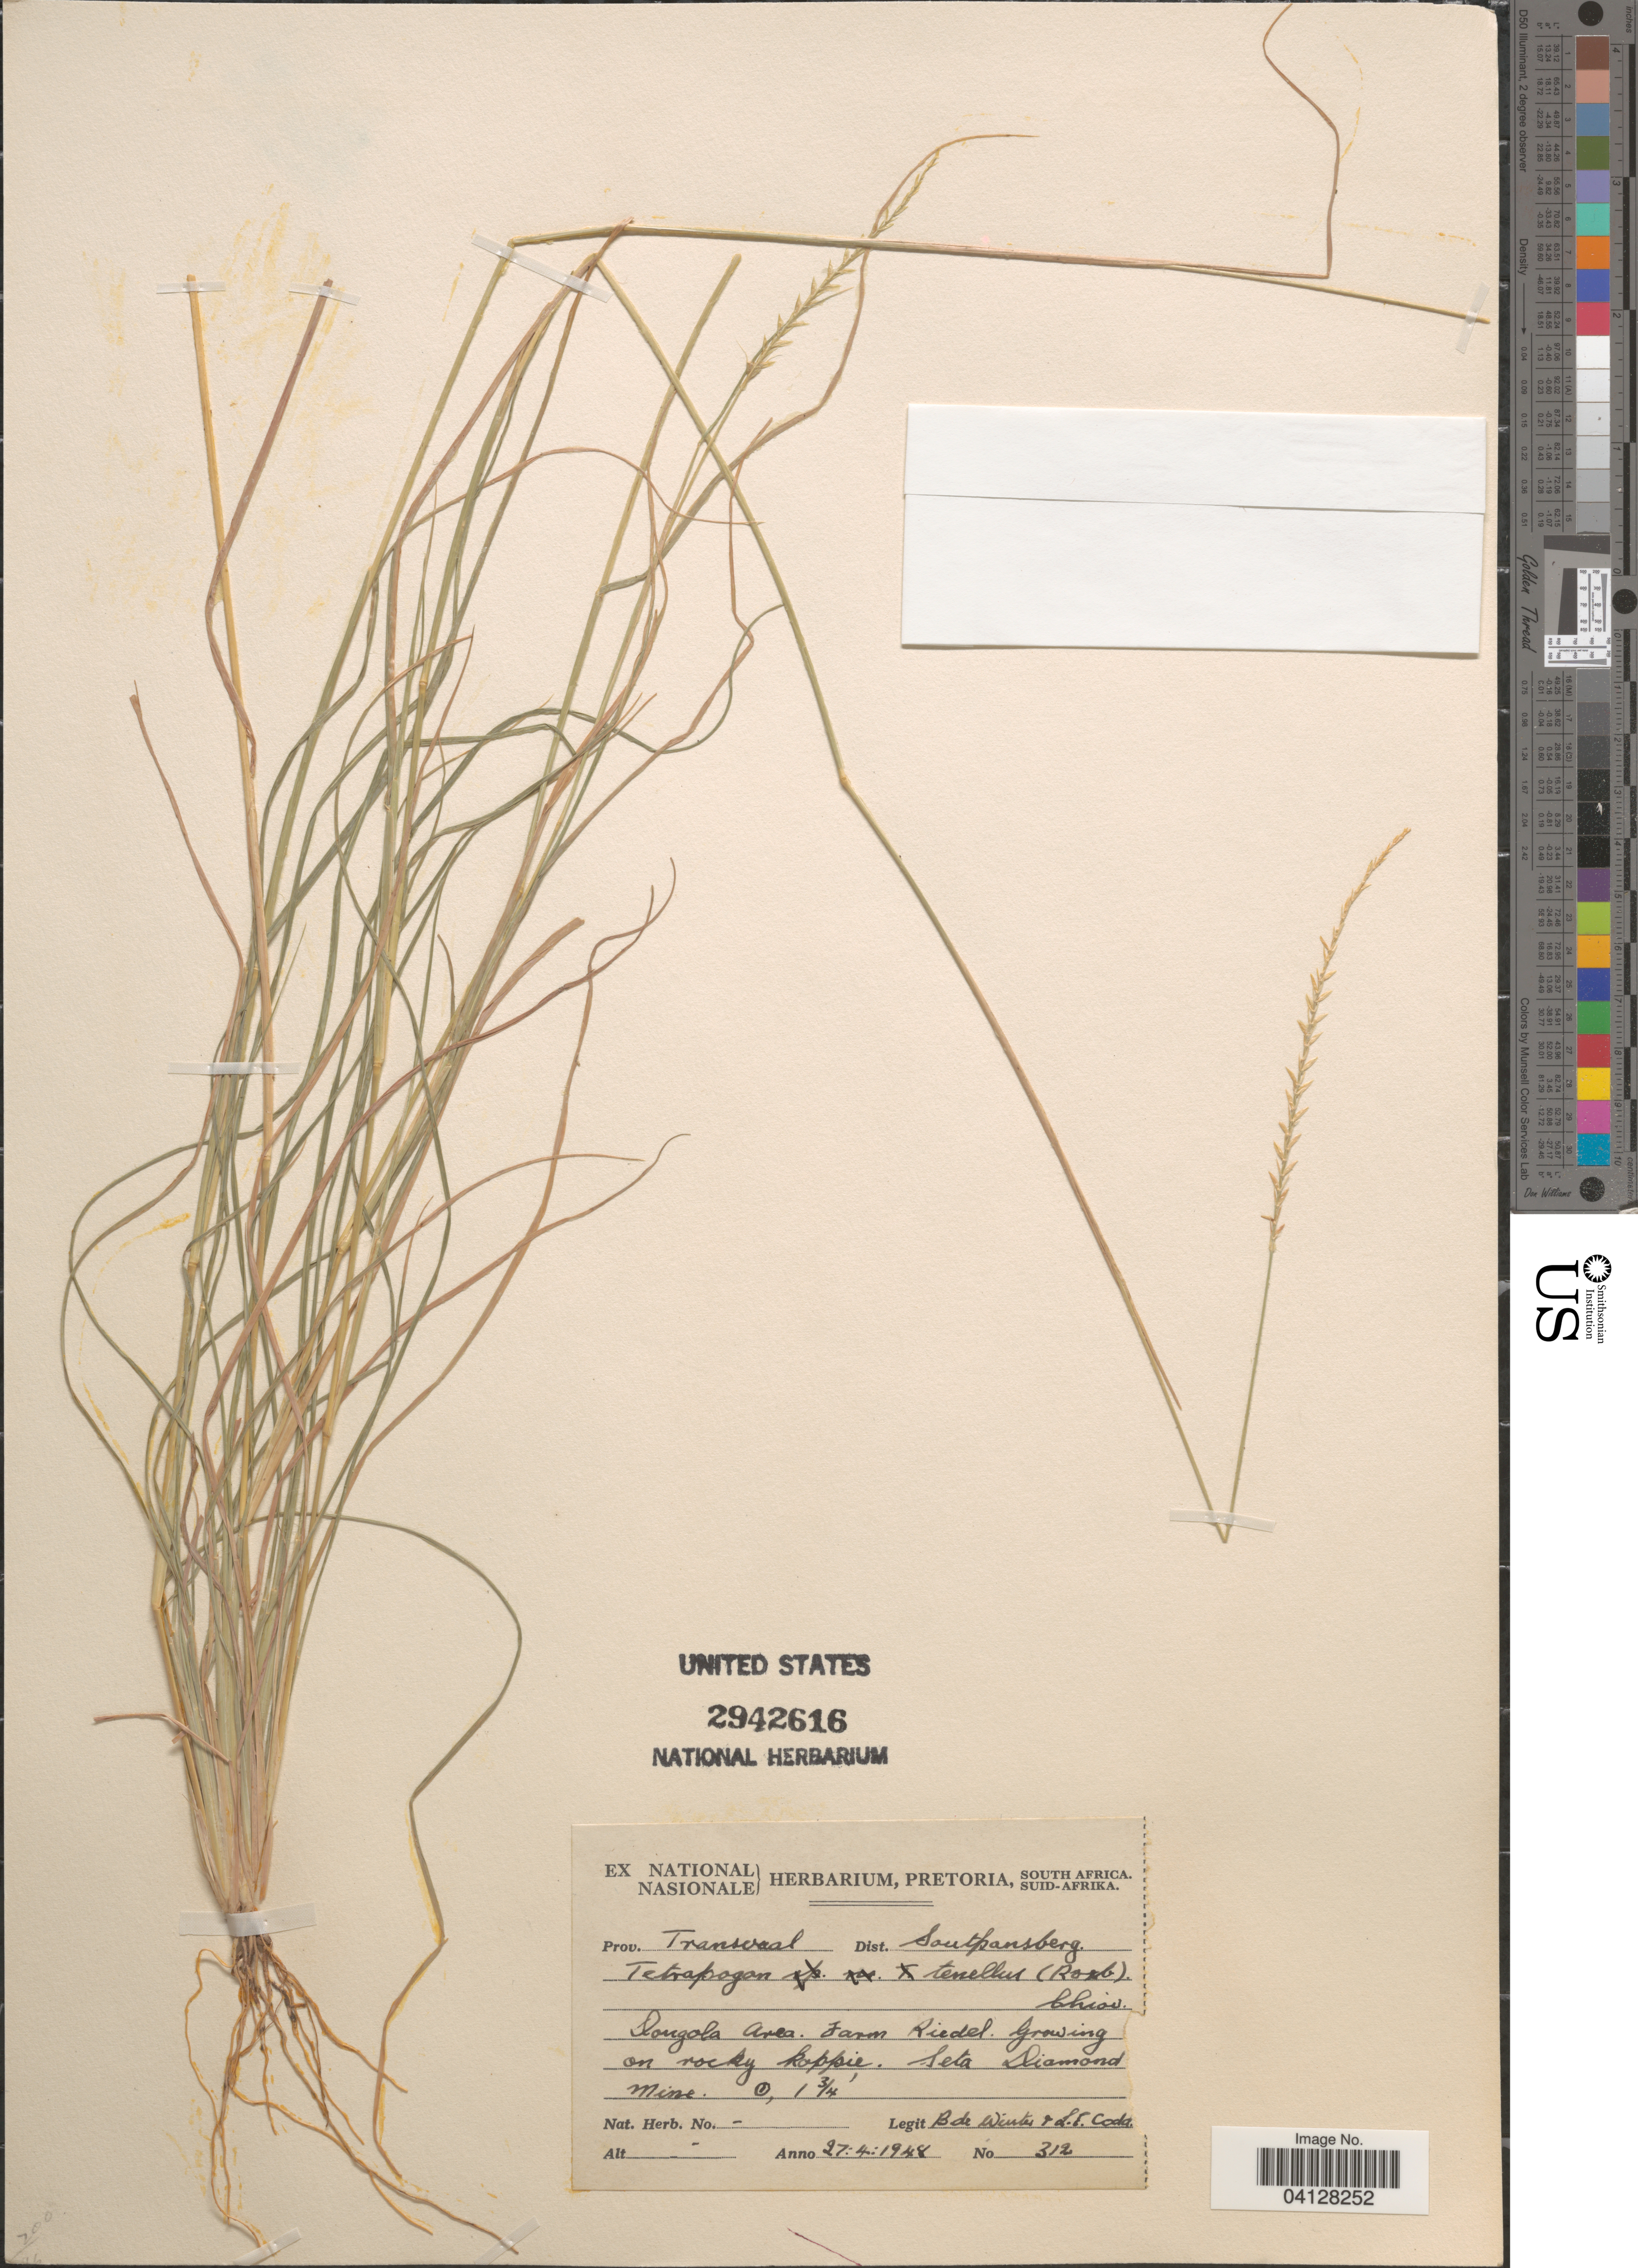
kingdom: Plantae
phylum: Tracheophyta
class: Liliopsida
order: Poales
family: Poaceae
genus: Tetrapogon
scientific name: Tetrapogon tenellus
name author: (J. Koenig ex Roxb.) Chiov.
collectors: B. de Winter & L. Codd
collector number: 312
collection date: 1948-04-27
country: South Africa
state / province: Limpopo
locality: Prov. Transvaal Dist. Soutpansberg. Dongola Area. Farm Riedel. Seta Diamond Mine.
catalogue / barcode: US 2942616